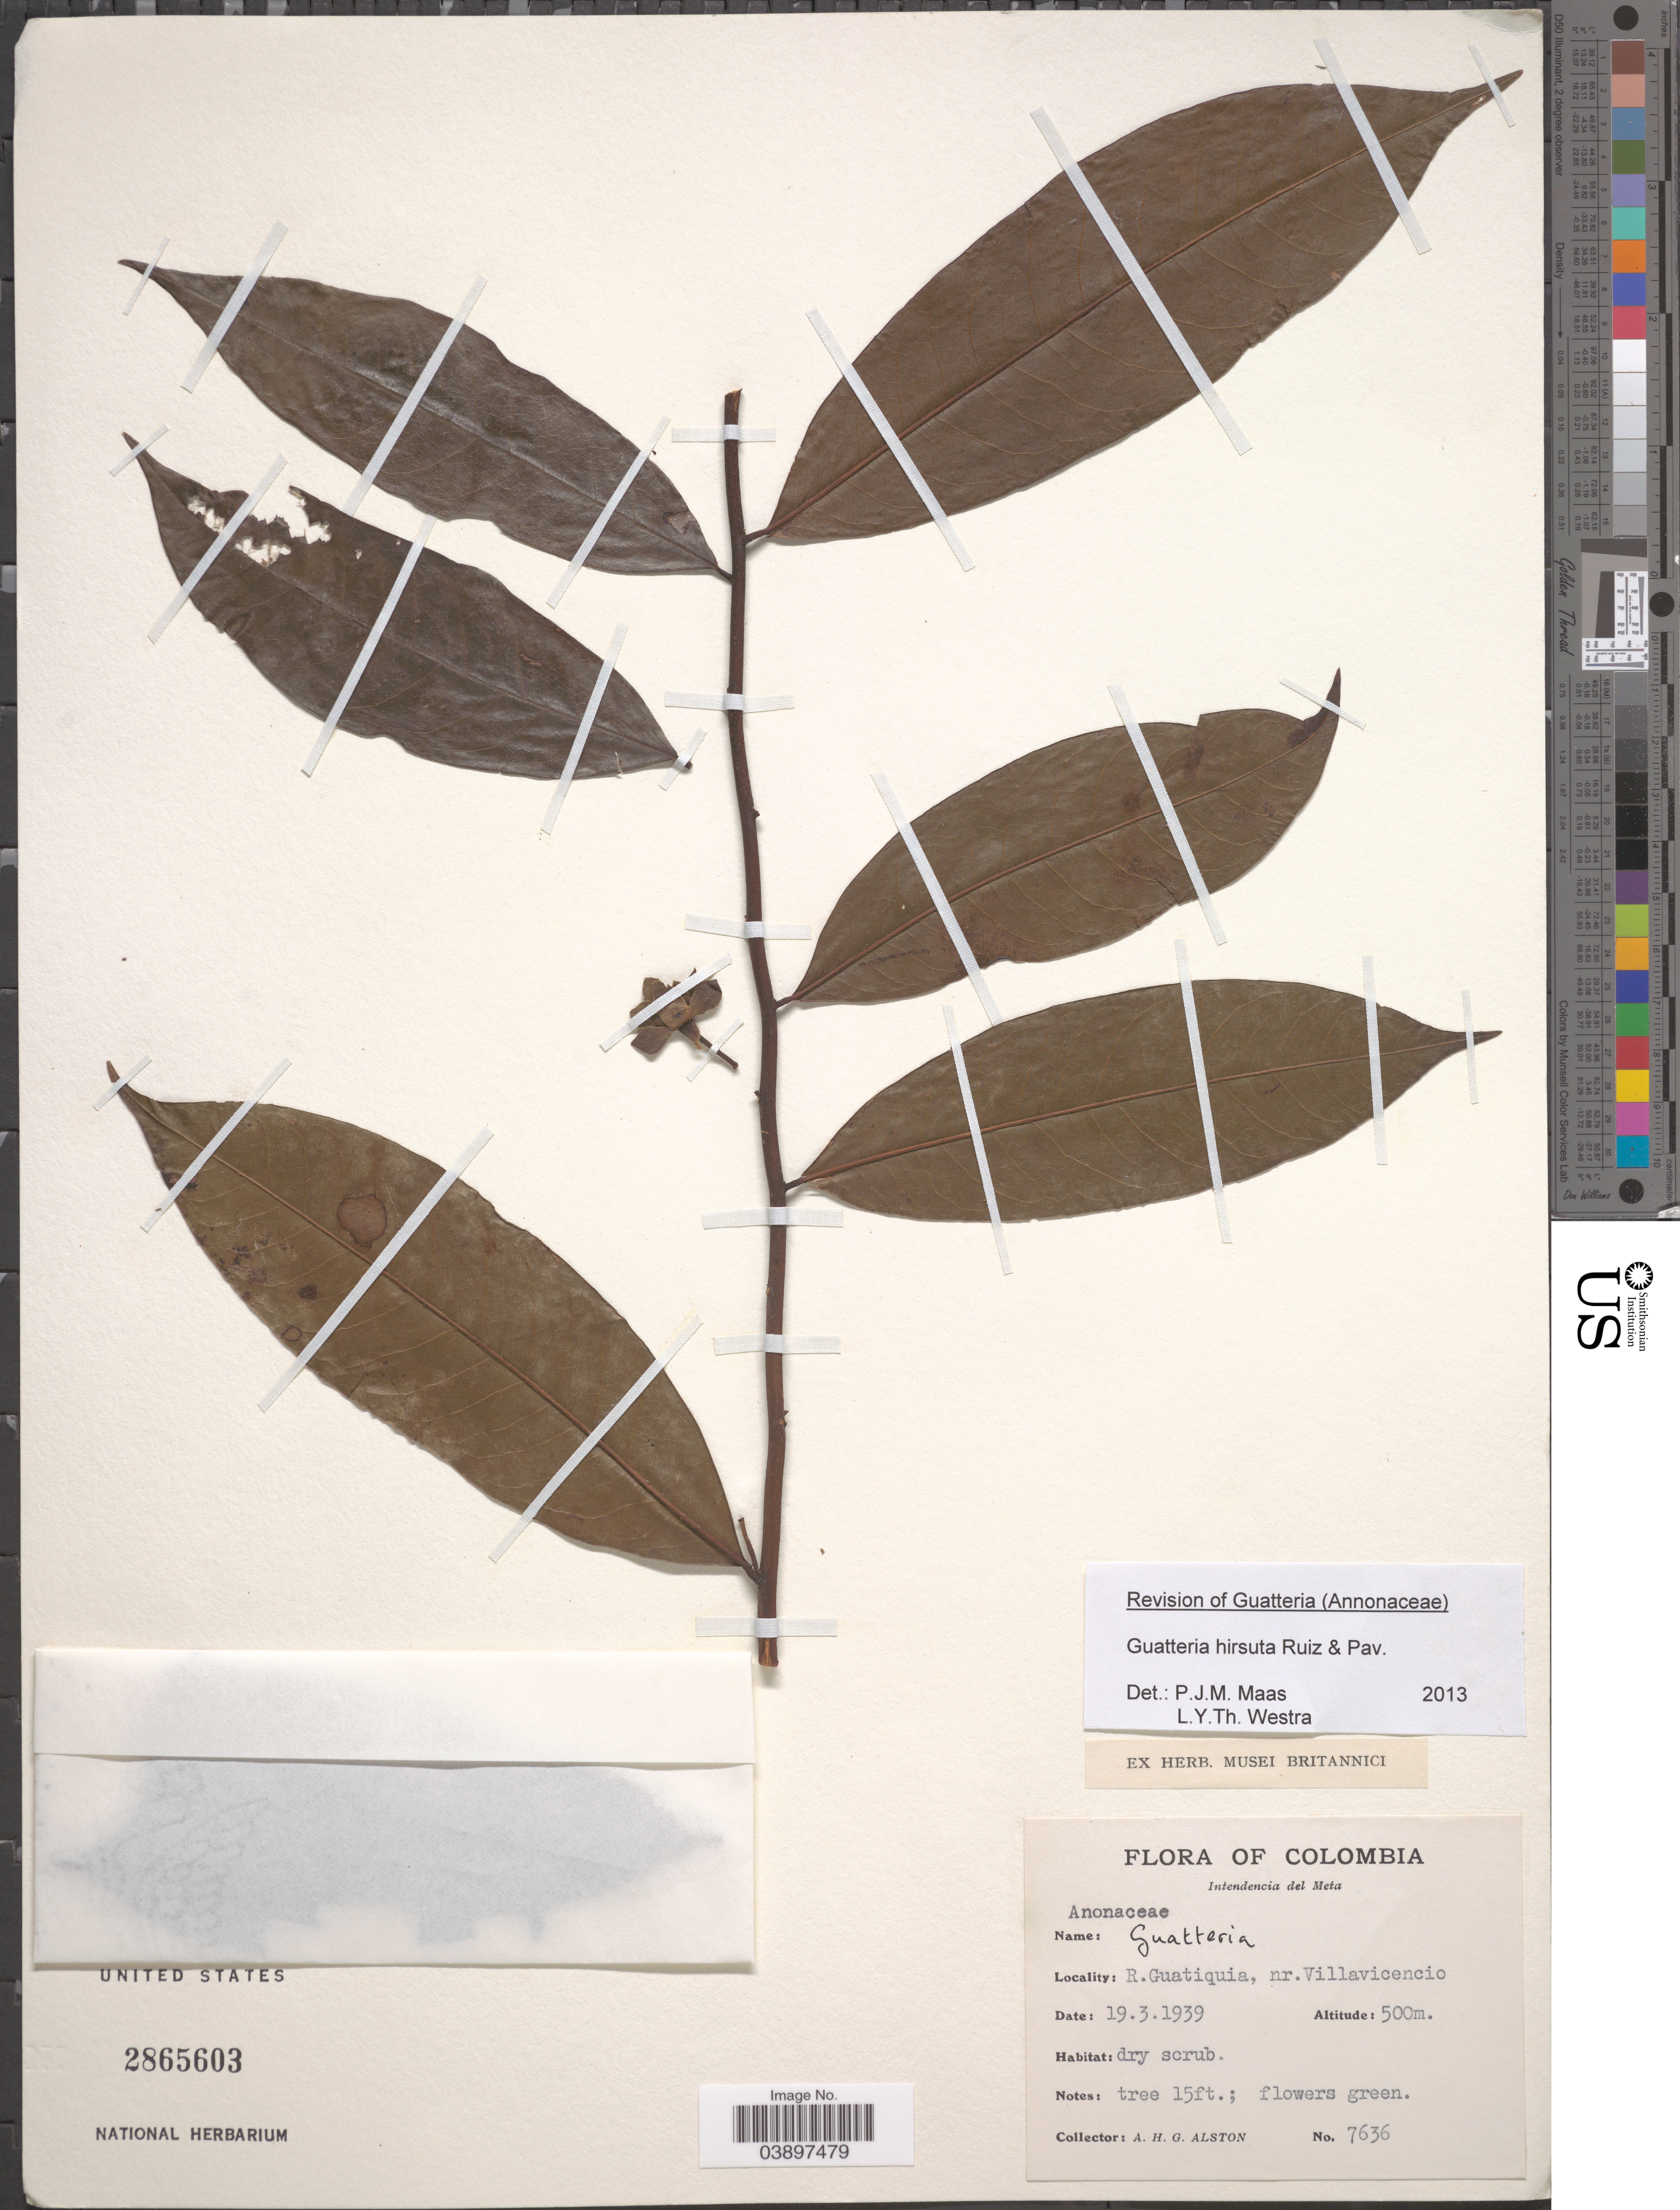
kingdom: Plantae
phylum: Tracheophyta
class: Magnoliopsida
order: Magnoliales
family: Annonaceae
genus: Guatteria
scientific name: Guatteria hirsuta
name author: Ruiz & Pav.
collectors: A. H. Alston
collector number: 7636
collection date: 1939-03-19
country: Colombia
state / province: Meta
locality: Intendencia del Meta. R. Guatiquia, nr. Villavicencio.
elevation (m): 500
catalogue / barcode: US 2865603